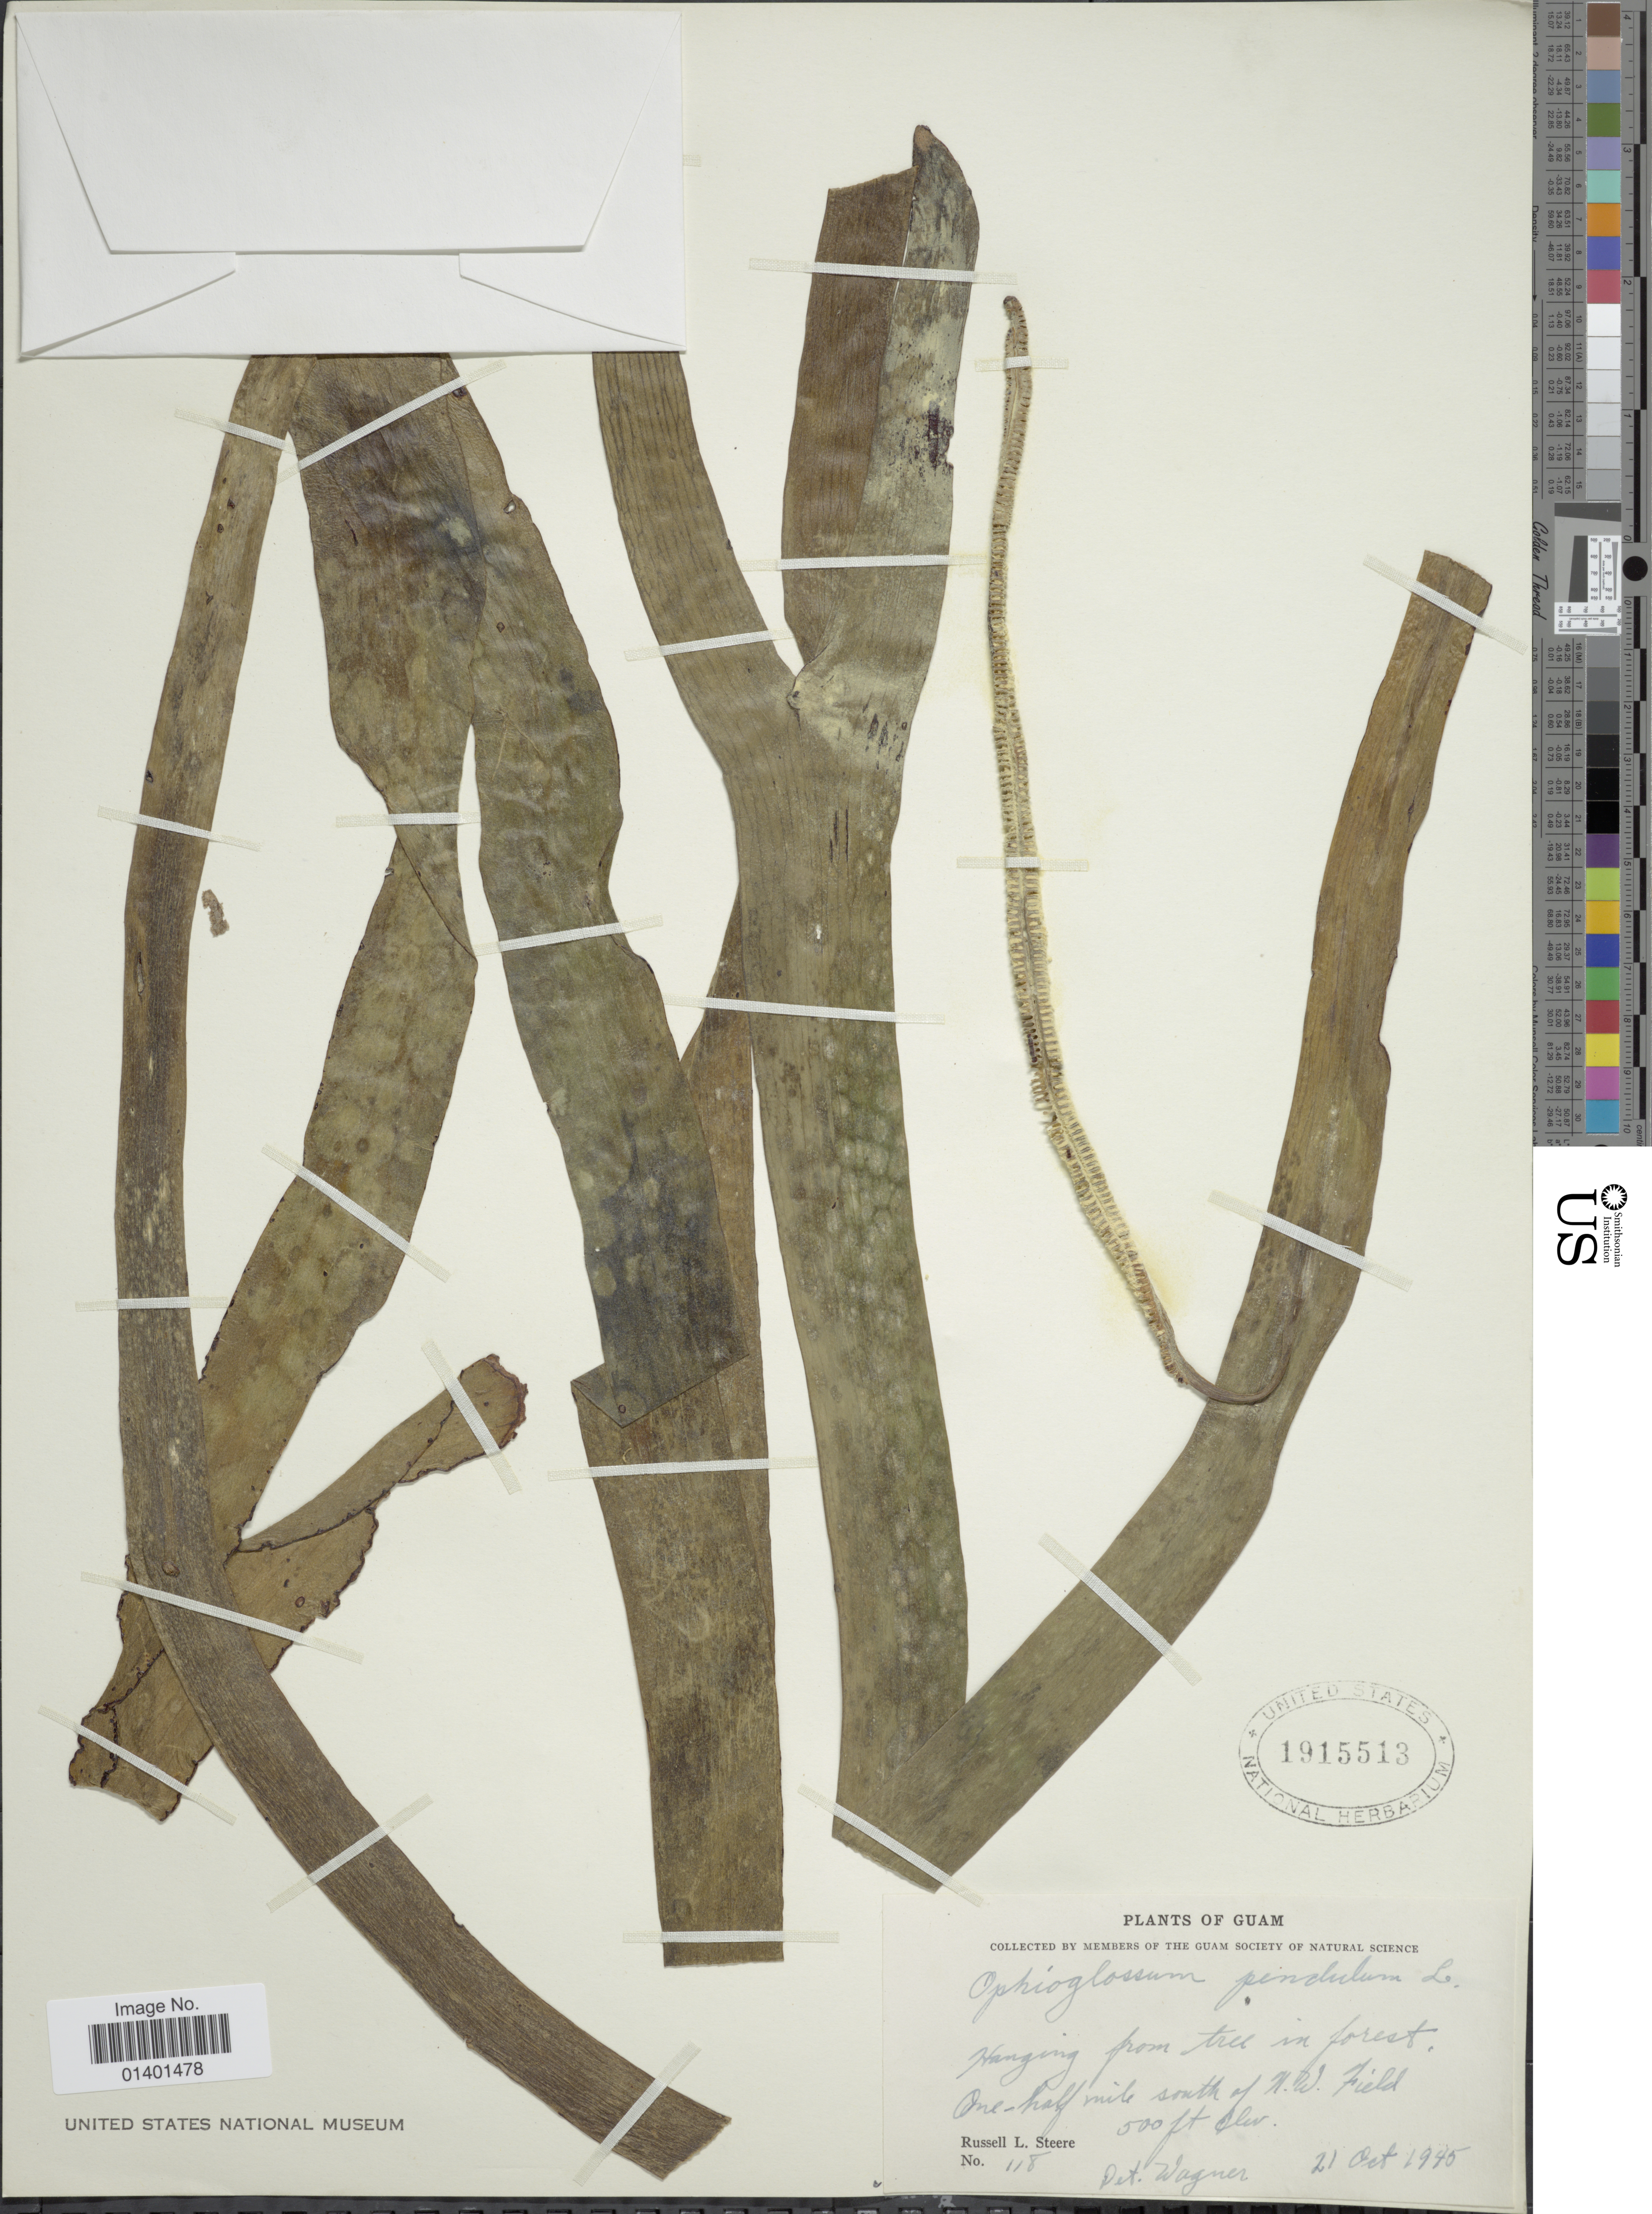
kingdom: Plantae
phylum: Tracheophyta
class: Polypodiopsida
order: Ophioglossales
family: Ophioglossaceae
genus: Ophioderma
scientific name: Ophioderma pendulum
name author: (L.) C. Presl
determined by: Wagner, W. L., (BOT), Smithsonian Institution - National Museum of Natural History (UNITED STATES)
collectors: R. L. Steere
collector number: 118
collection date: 1945-10-21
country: Guam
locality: One half mile south of N.W. field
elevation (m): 152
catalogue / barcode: US 1915513